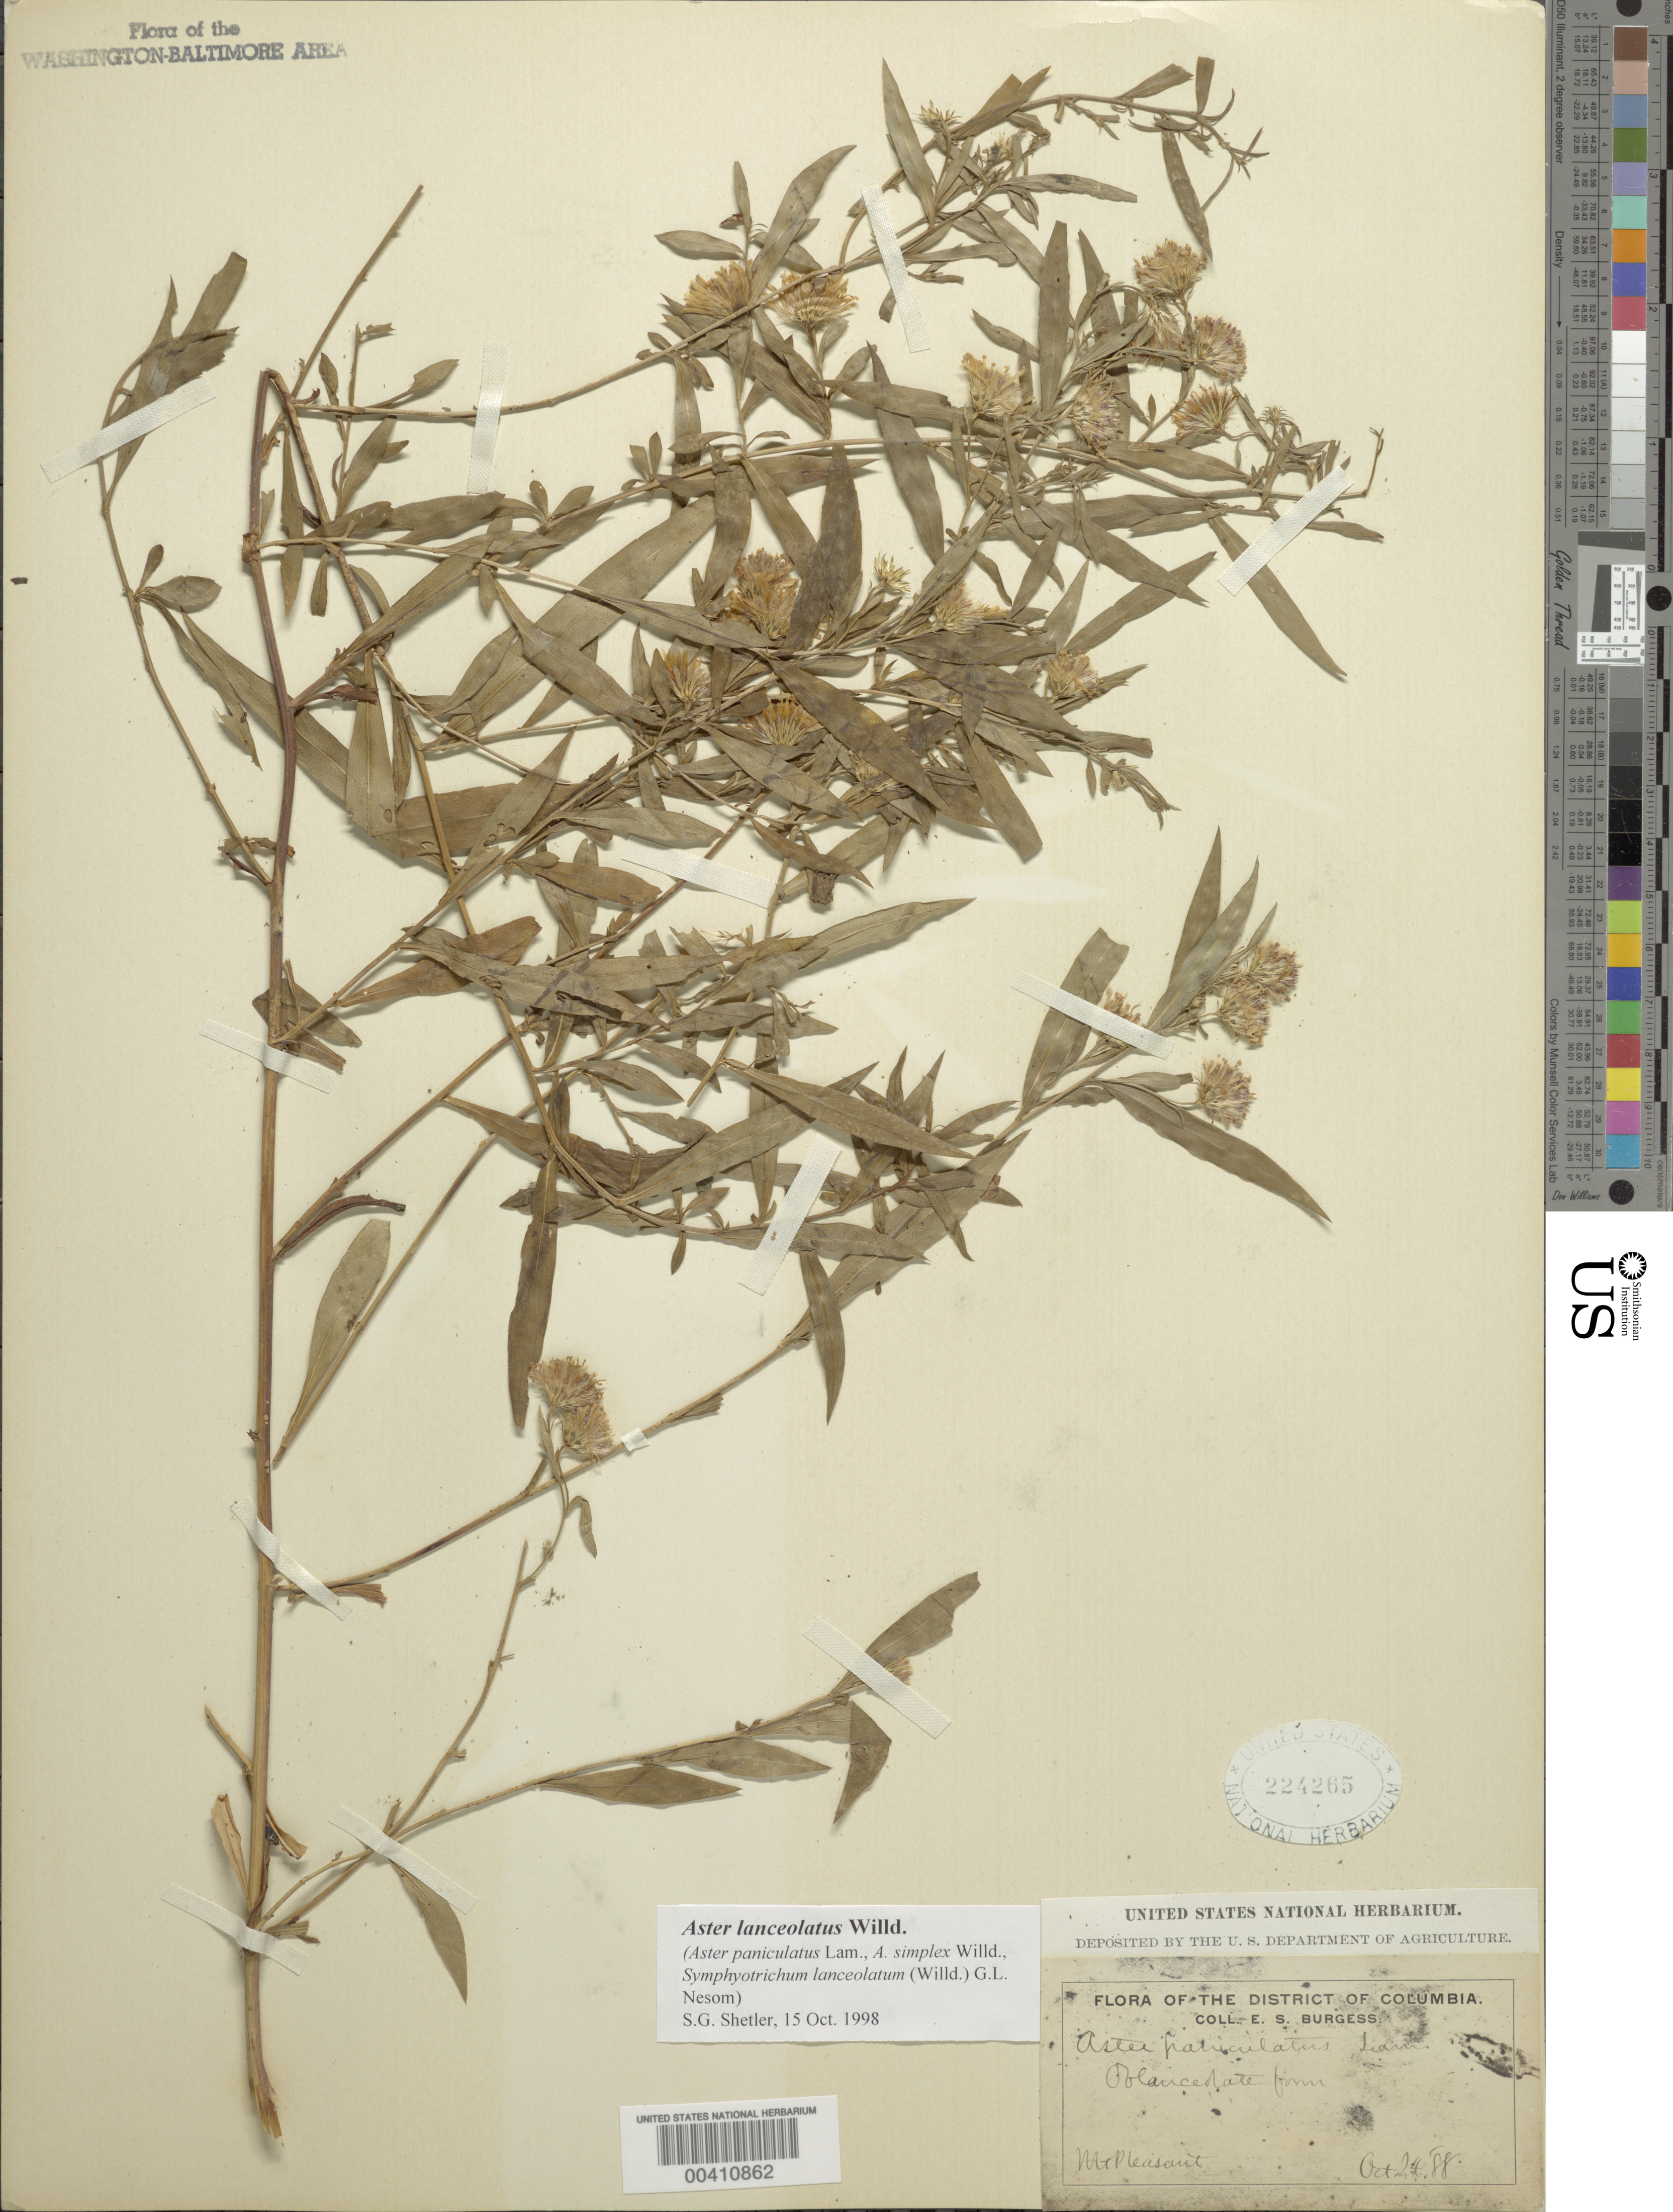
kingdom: Plantae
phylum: Tracheophyta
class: Magnoliopsida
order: Asterales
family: Asteraceae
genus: Symphyotrichum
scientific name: Symphyotrichum lanceolatum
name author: (Willd.) G.L. Nesom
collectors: E. Burgess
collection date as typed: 24 Oct 1888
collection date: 1888-10-24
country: United States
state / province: District of Columbia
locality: Mount Pleasant Rock Creek Park & vicinity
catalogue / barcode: US 224265